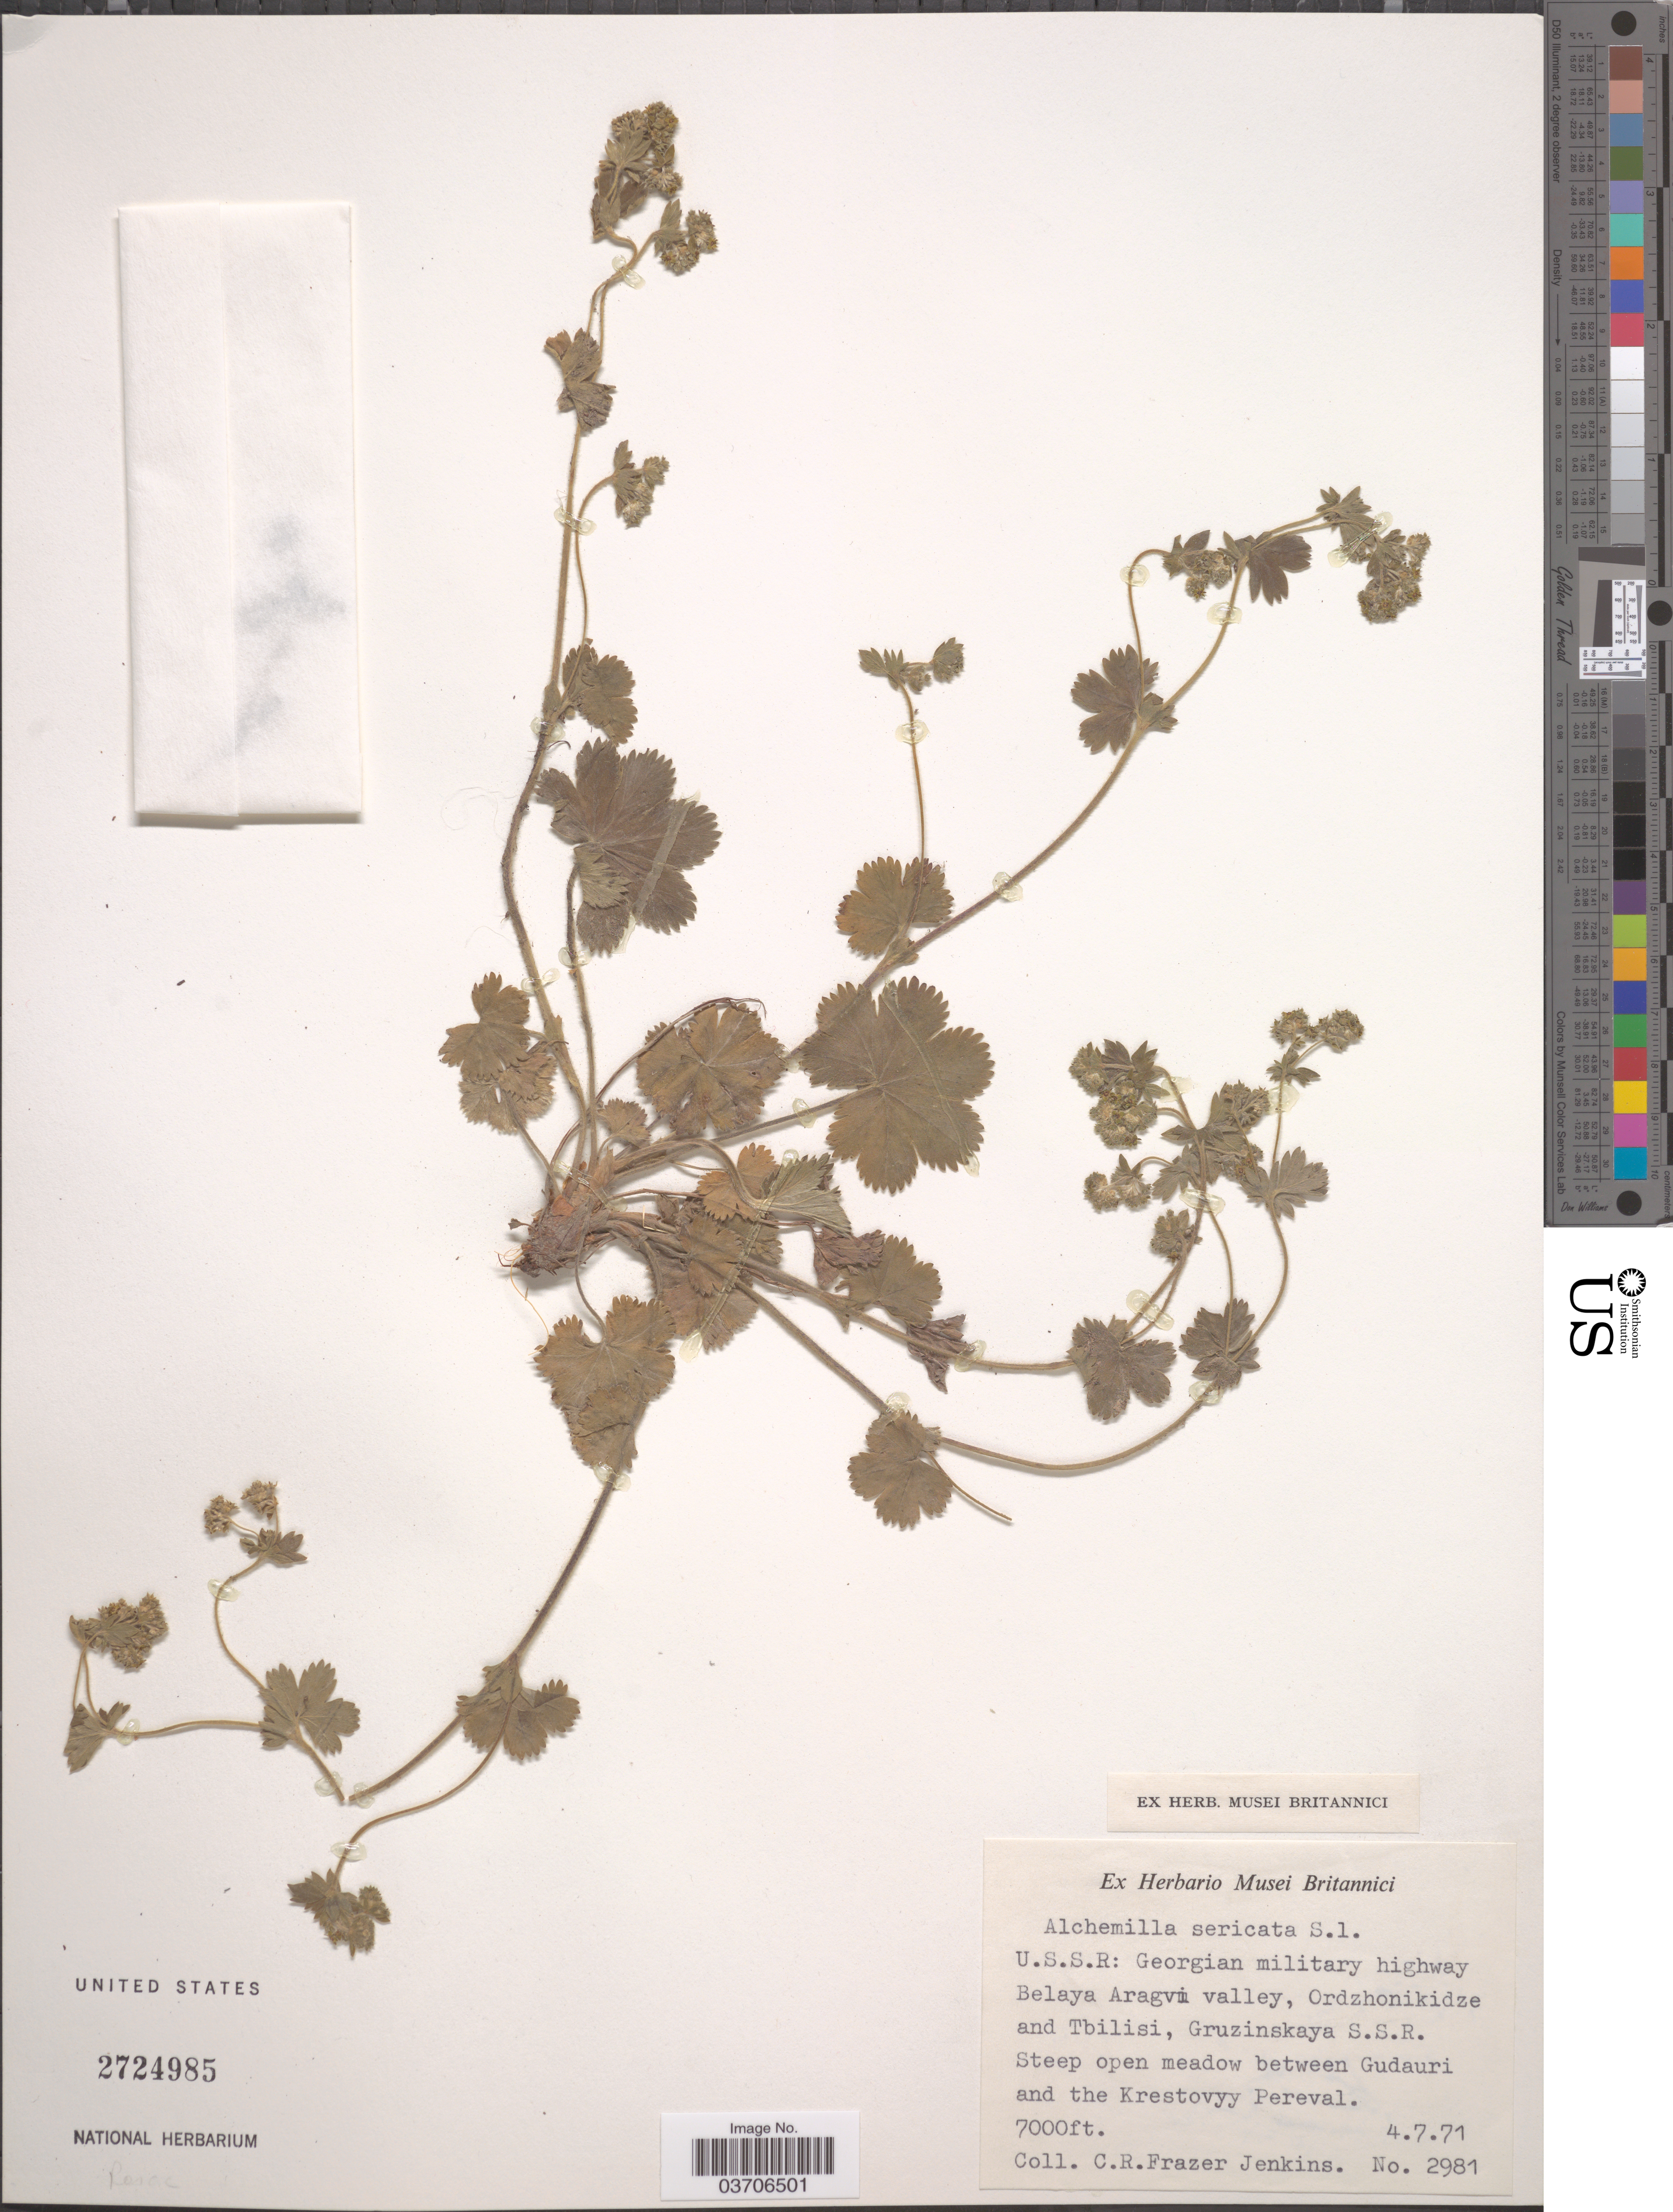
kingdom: Plantae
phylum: Tracheophyta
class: Magnoliopsida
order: Rosales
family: Rosaceae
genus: Alchemilla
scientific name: Alchemilla sericata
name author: Rchb.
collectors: C. R. Fraser-Jenkins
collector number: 2981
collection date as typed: Transcribed d/m/y: 4/7/71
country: Georgia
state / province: Tbilisi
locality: U.S.S.R.: Georgian military highway Belaya Aragvi valley, between Ord-zhonikidze and Tbilisi, Gruzinskaya S.S.R.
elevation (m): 2134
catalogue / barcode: US 2724985